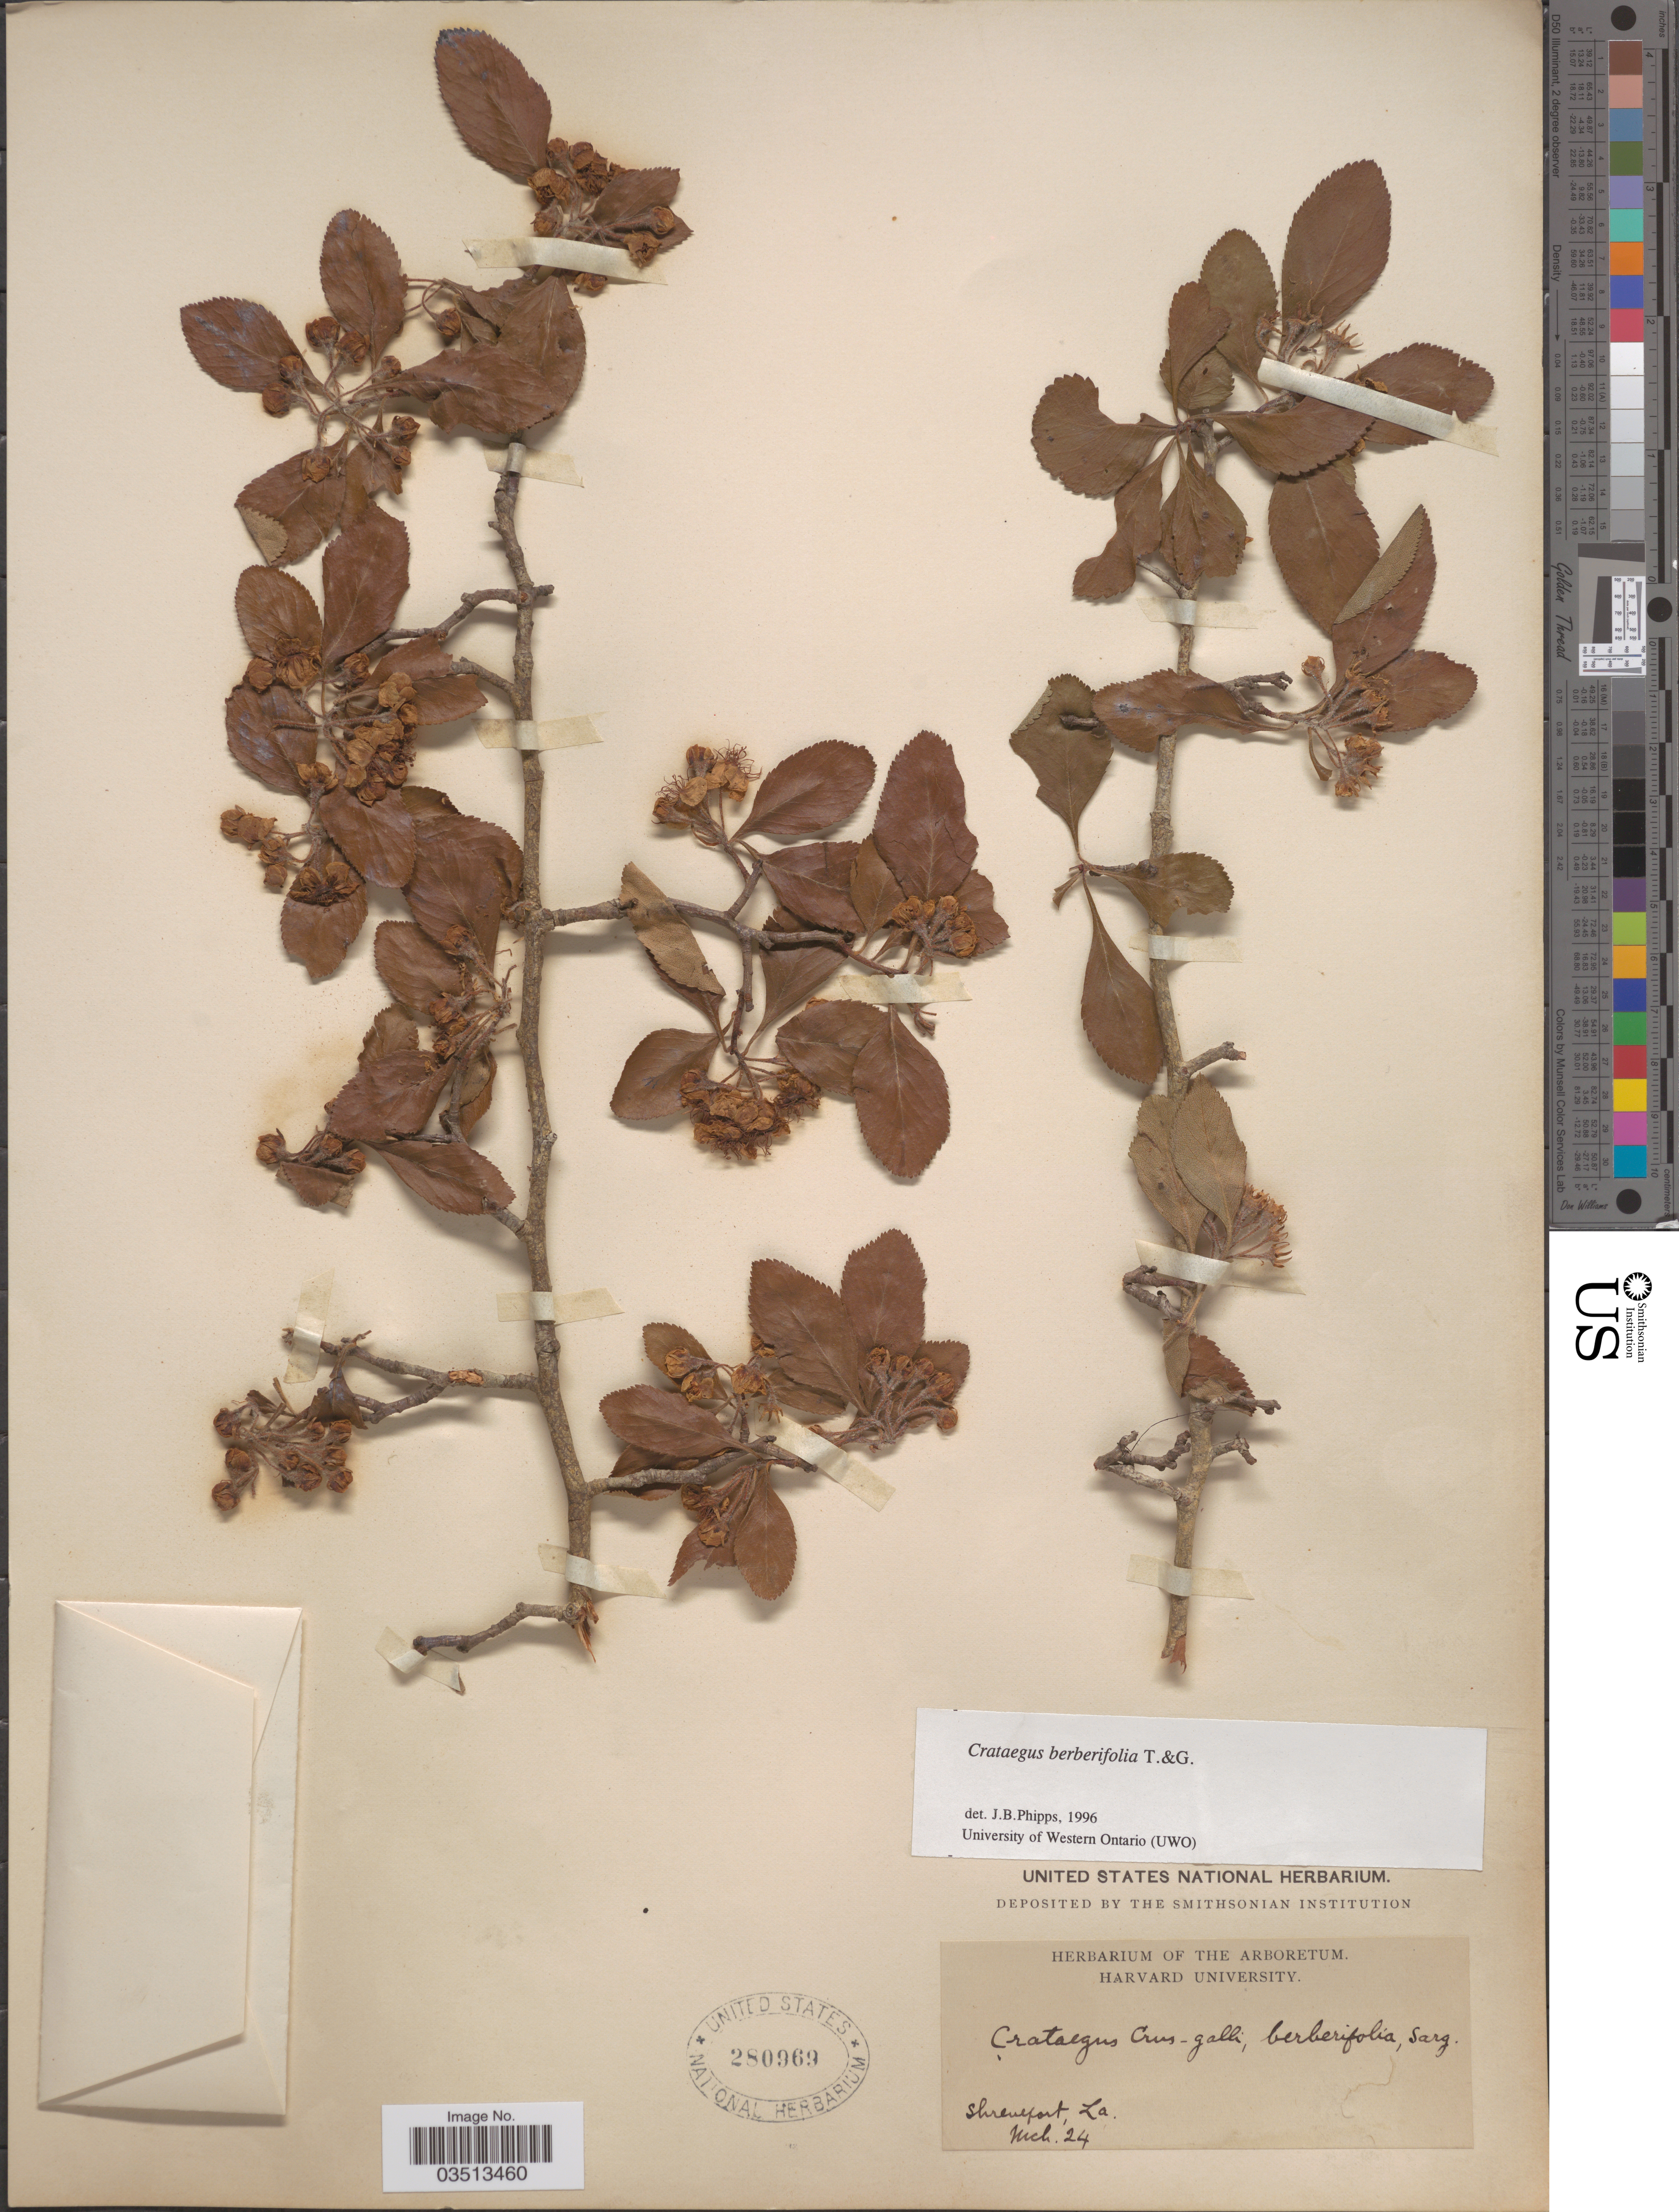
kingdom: Plantae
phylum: Tracheophyta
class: Magnoliopsida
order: Rosales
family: Rosaceae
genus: Crataegus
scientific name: Crataegus berberifolia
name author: Torr. & A. Gray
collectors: Harvard University Herbaria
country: United States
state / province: Louisiana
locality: Shreveport.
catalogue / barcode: US 280969